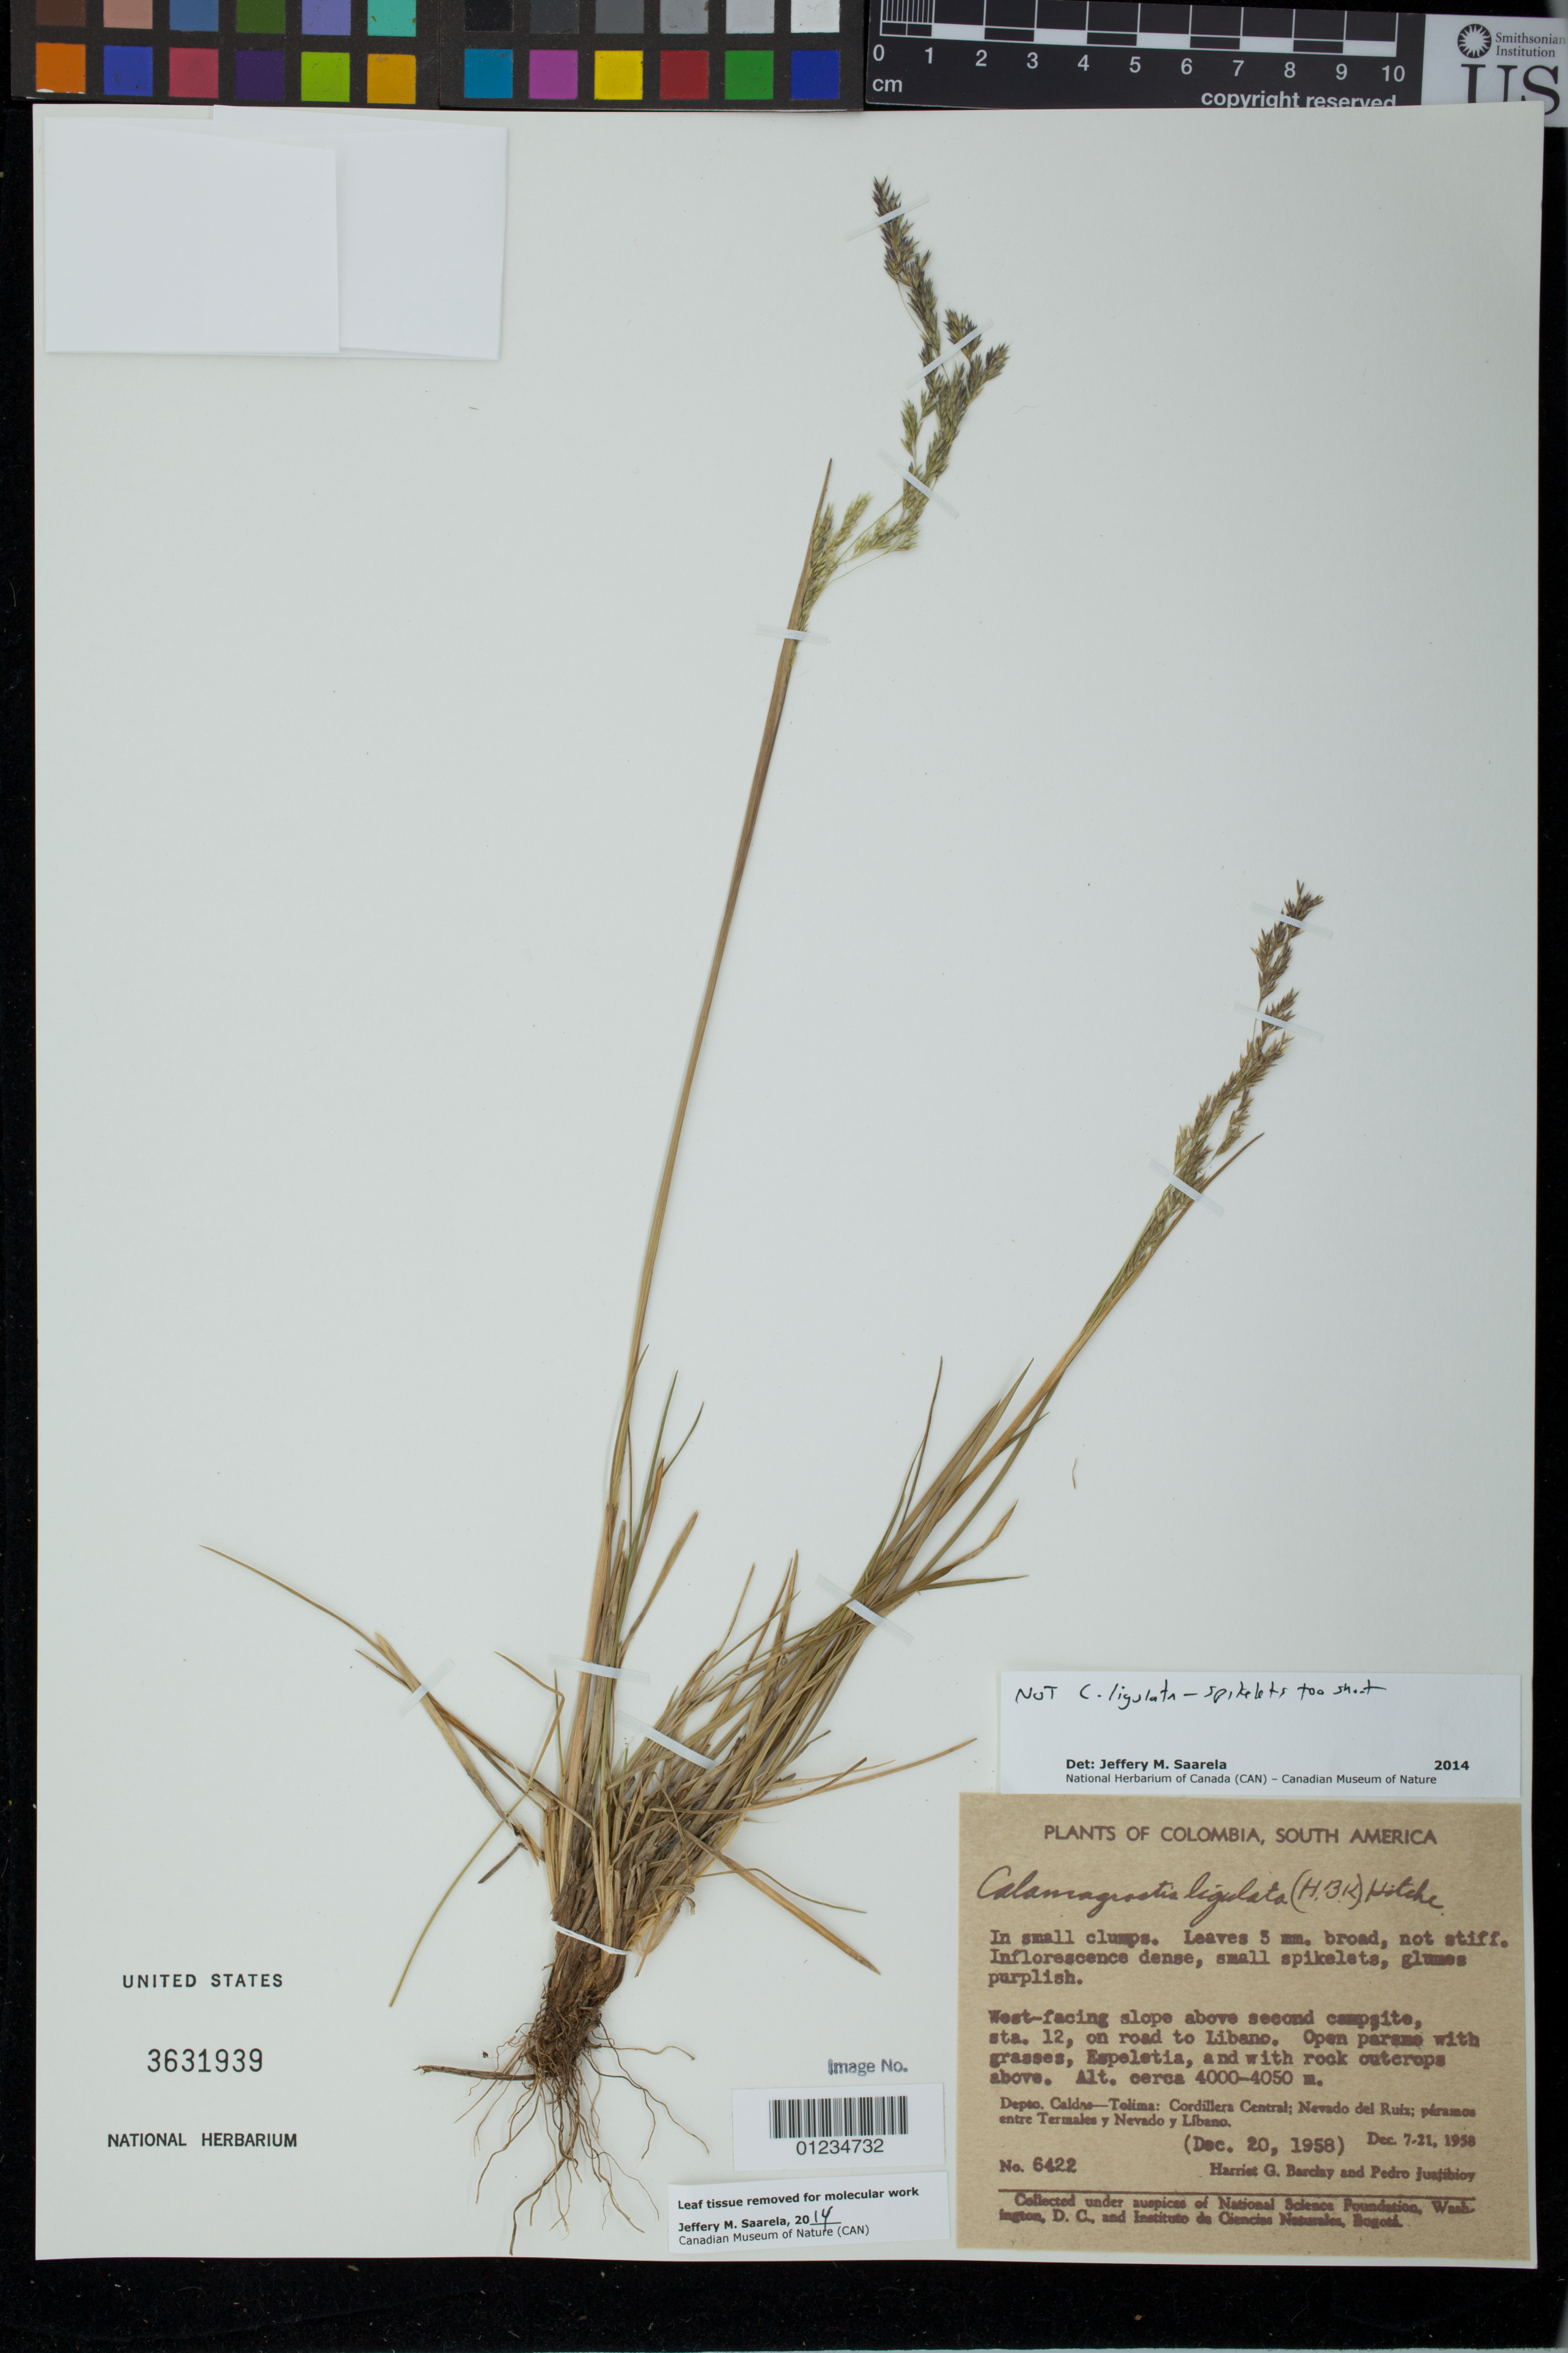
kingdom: Plantae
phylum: Tracheophyta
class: Liliopsida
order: Poales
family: Poaceae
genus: Deschampsia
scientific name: Deschampsia podophora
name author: (Pilg.) Saarela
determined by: Poaceae Reorganization Project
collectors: H. G. Barclay & P. Juajibioy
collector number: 6422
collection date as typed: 07 Dec 1958 to 21 Dec 1958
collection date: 1958-12-07/1958-12-21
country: Colombia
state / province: Caldas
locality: Caldas-Tolima: Cordillera Central; Nevado del Ruiz; paramos entre Termales y Nevado y Libano. West-facing slope above second campsite, sta. 12, on road to Libano.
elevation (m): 4000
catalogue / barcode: US 3631939